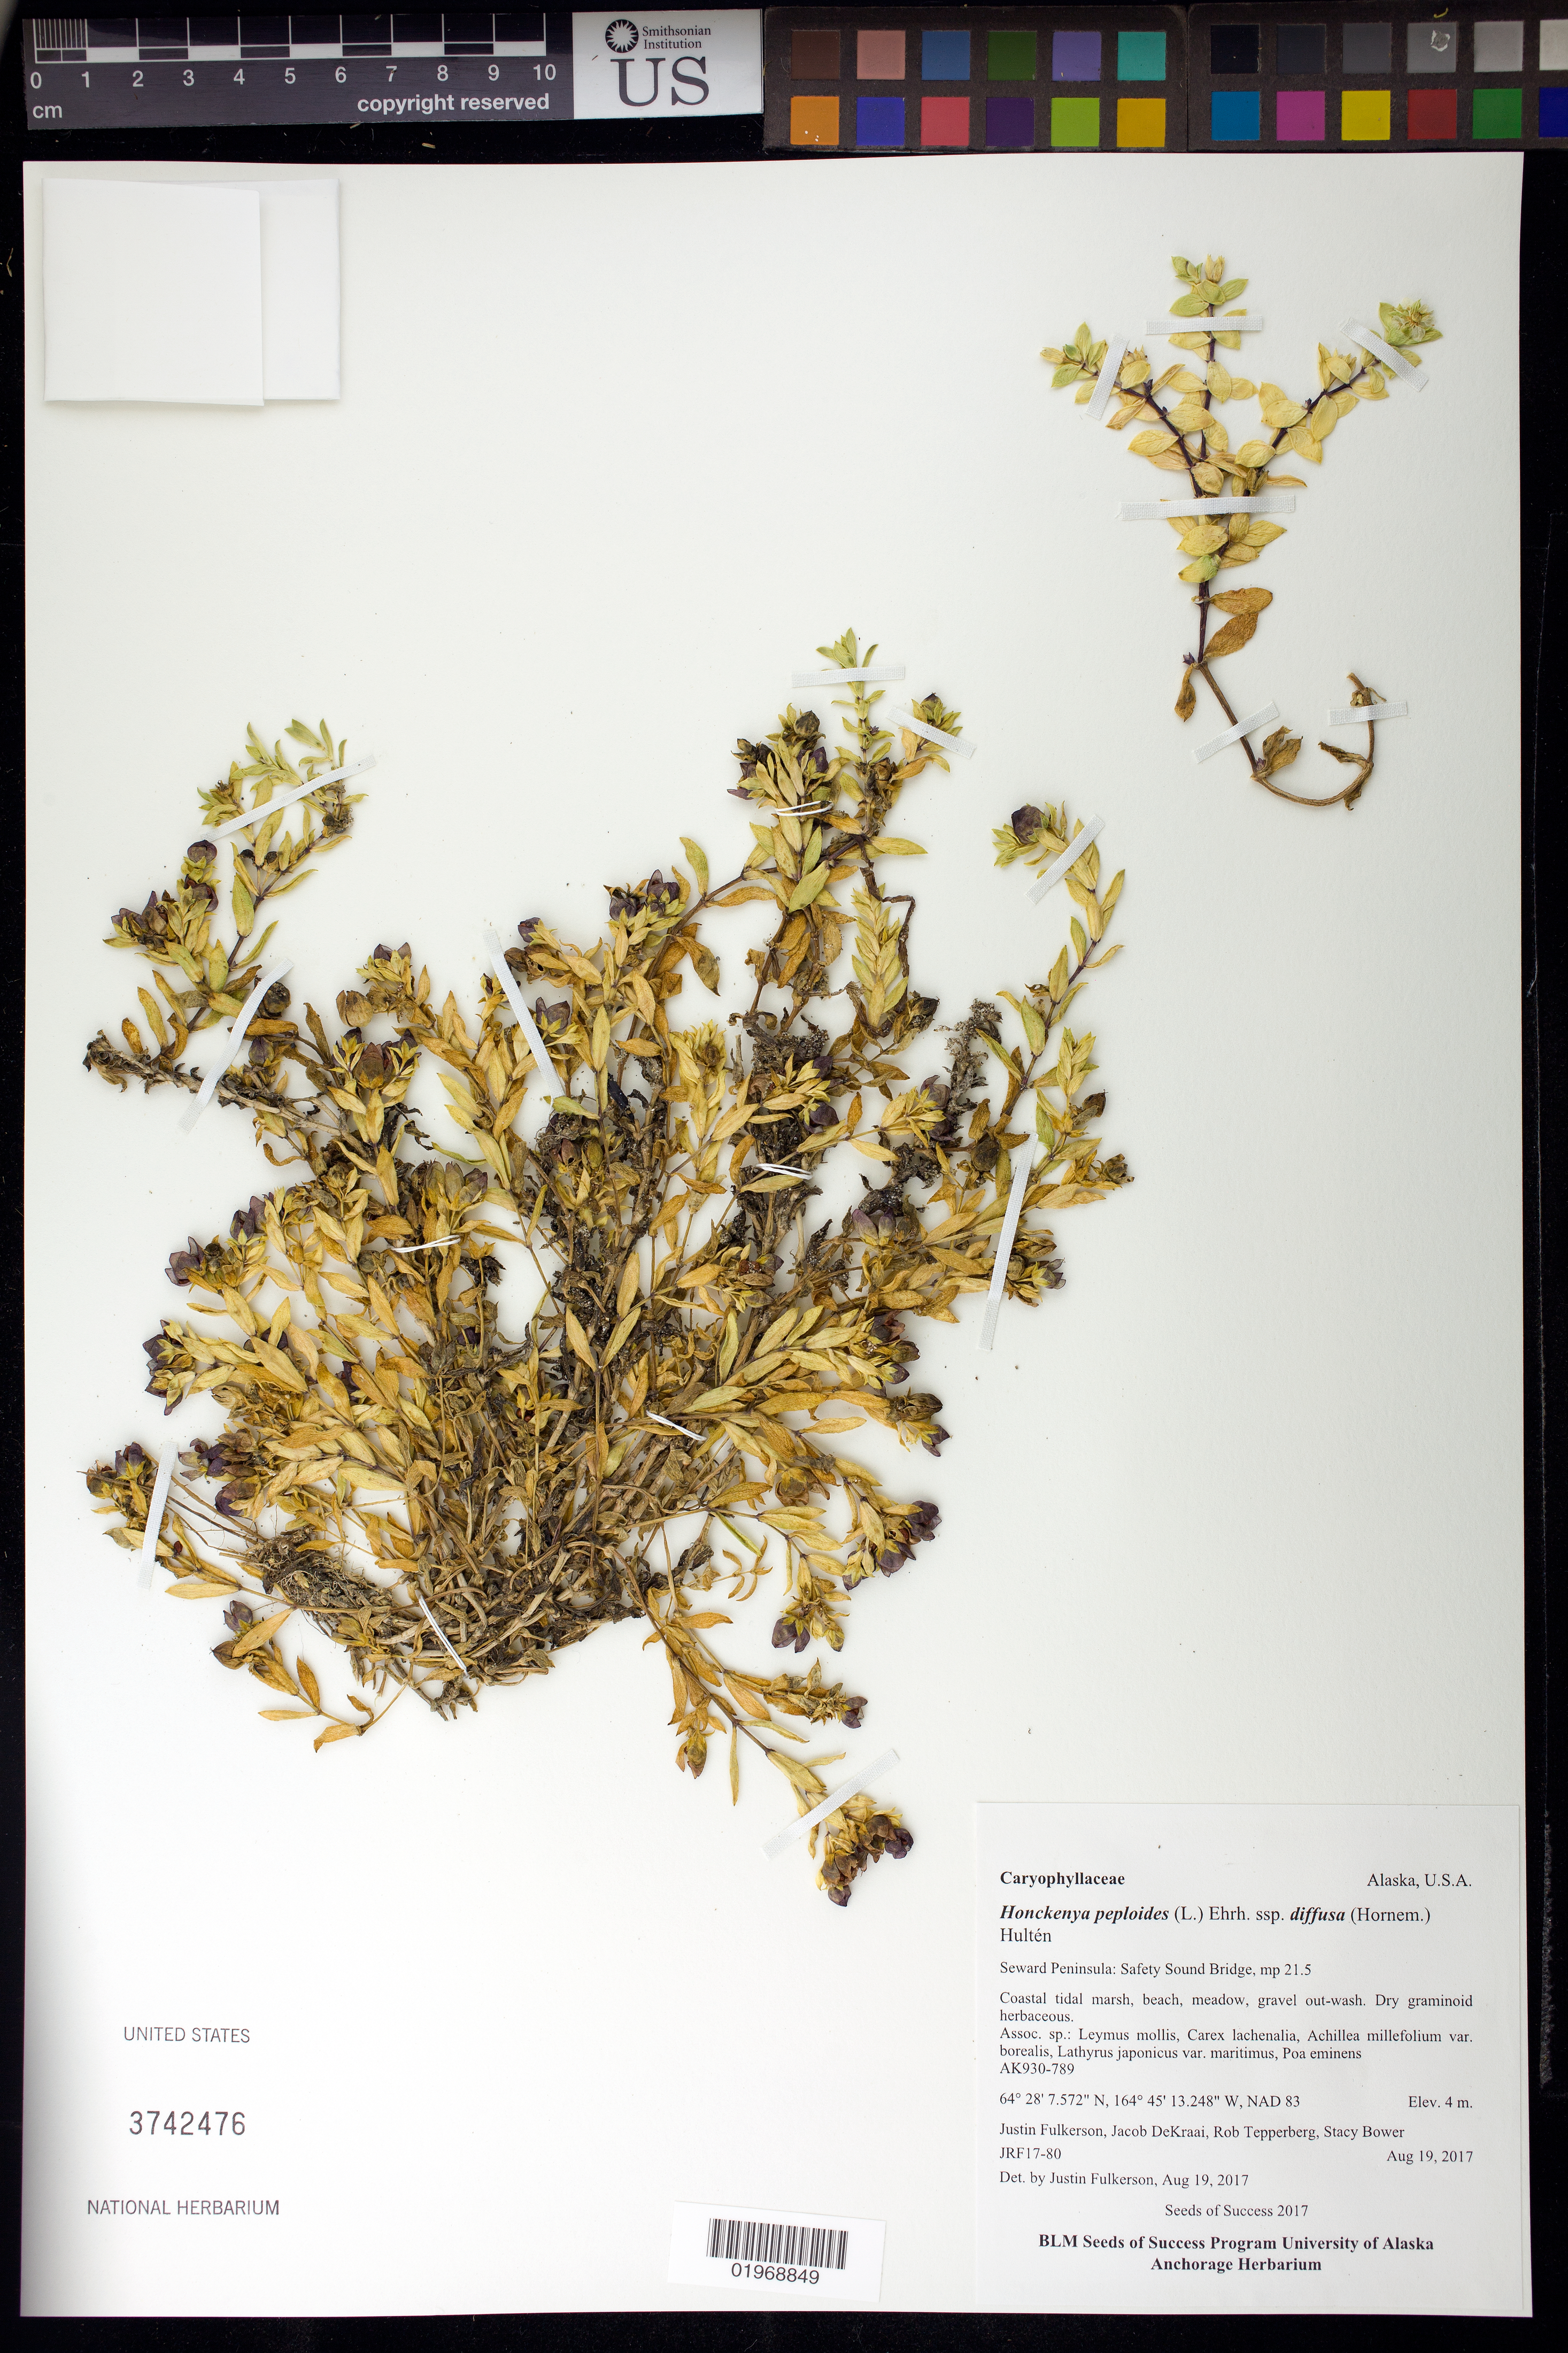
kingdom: Plantae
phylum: Tracheophyta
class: Magnoliopsida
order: Caryophyllales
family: Caryophyllaceae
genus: Honckenya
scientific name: Honckenya peploides subsp. diffusa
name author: (Hornem.) Hultén ex V.V. Petrovsky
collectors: J. Fulkerson, J. DeKraai, R. Tepperberg & S. Bower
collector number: JRF17-80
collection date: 2017-08-19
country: United States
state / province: Alaska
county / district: Nome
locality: Seward Peninsula, Safety Sound Bridge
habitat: Coastal trail marsh, beach, meadow, gravel out-wash.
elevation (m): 1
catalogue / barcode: US 3742476